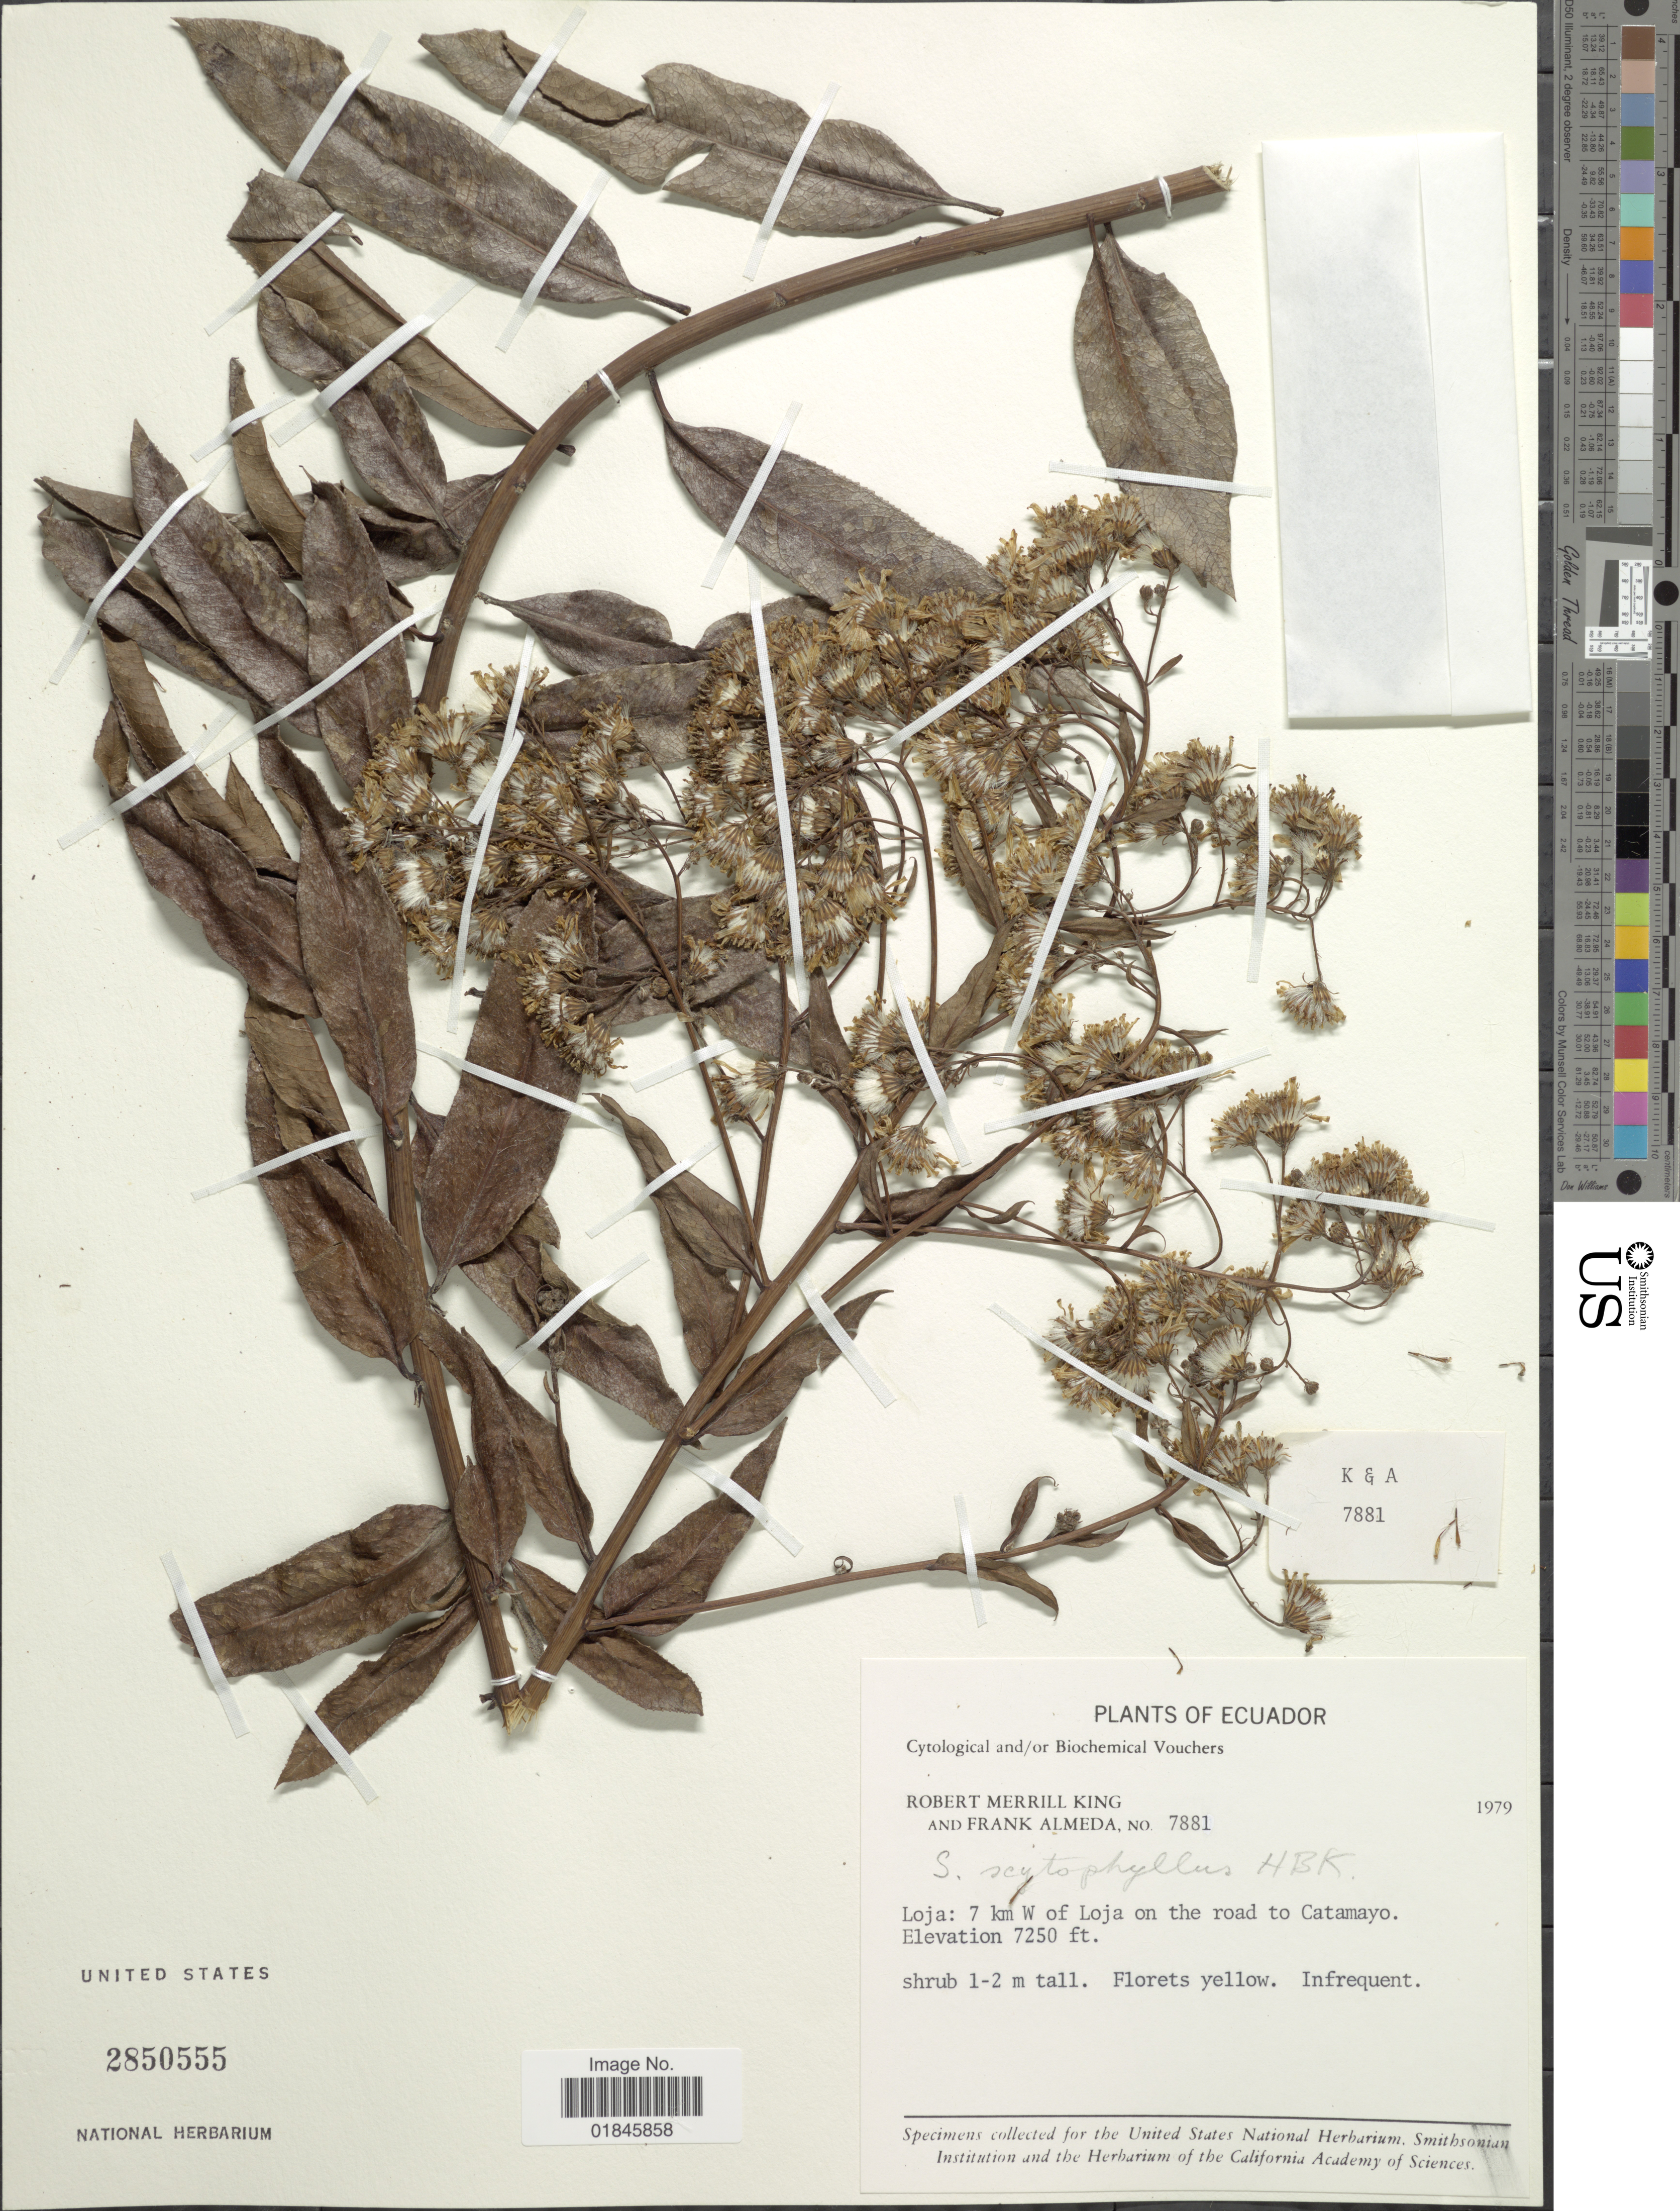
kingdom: Plantae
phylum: Tracheophyta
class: Magnoliopsida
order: Asterales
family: Asteraceae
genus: Pentacalia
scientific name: Pentacalia scitophylla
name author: Kunth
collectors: R. M. King & F. Almeda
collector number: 7881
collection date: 1979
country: Ecuador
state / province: Loja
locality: Loja: 7 km W of Loja on the road to Catamayo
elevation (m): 2210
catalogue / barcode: US 2850555